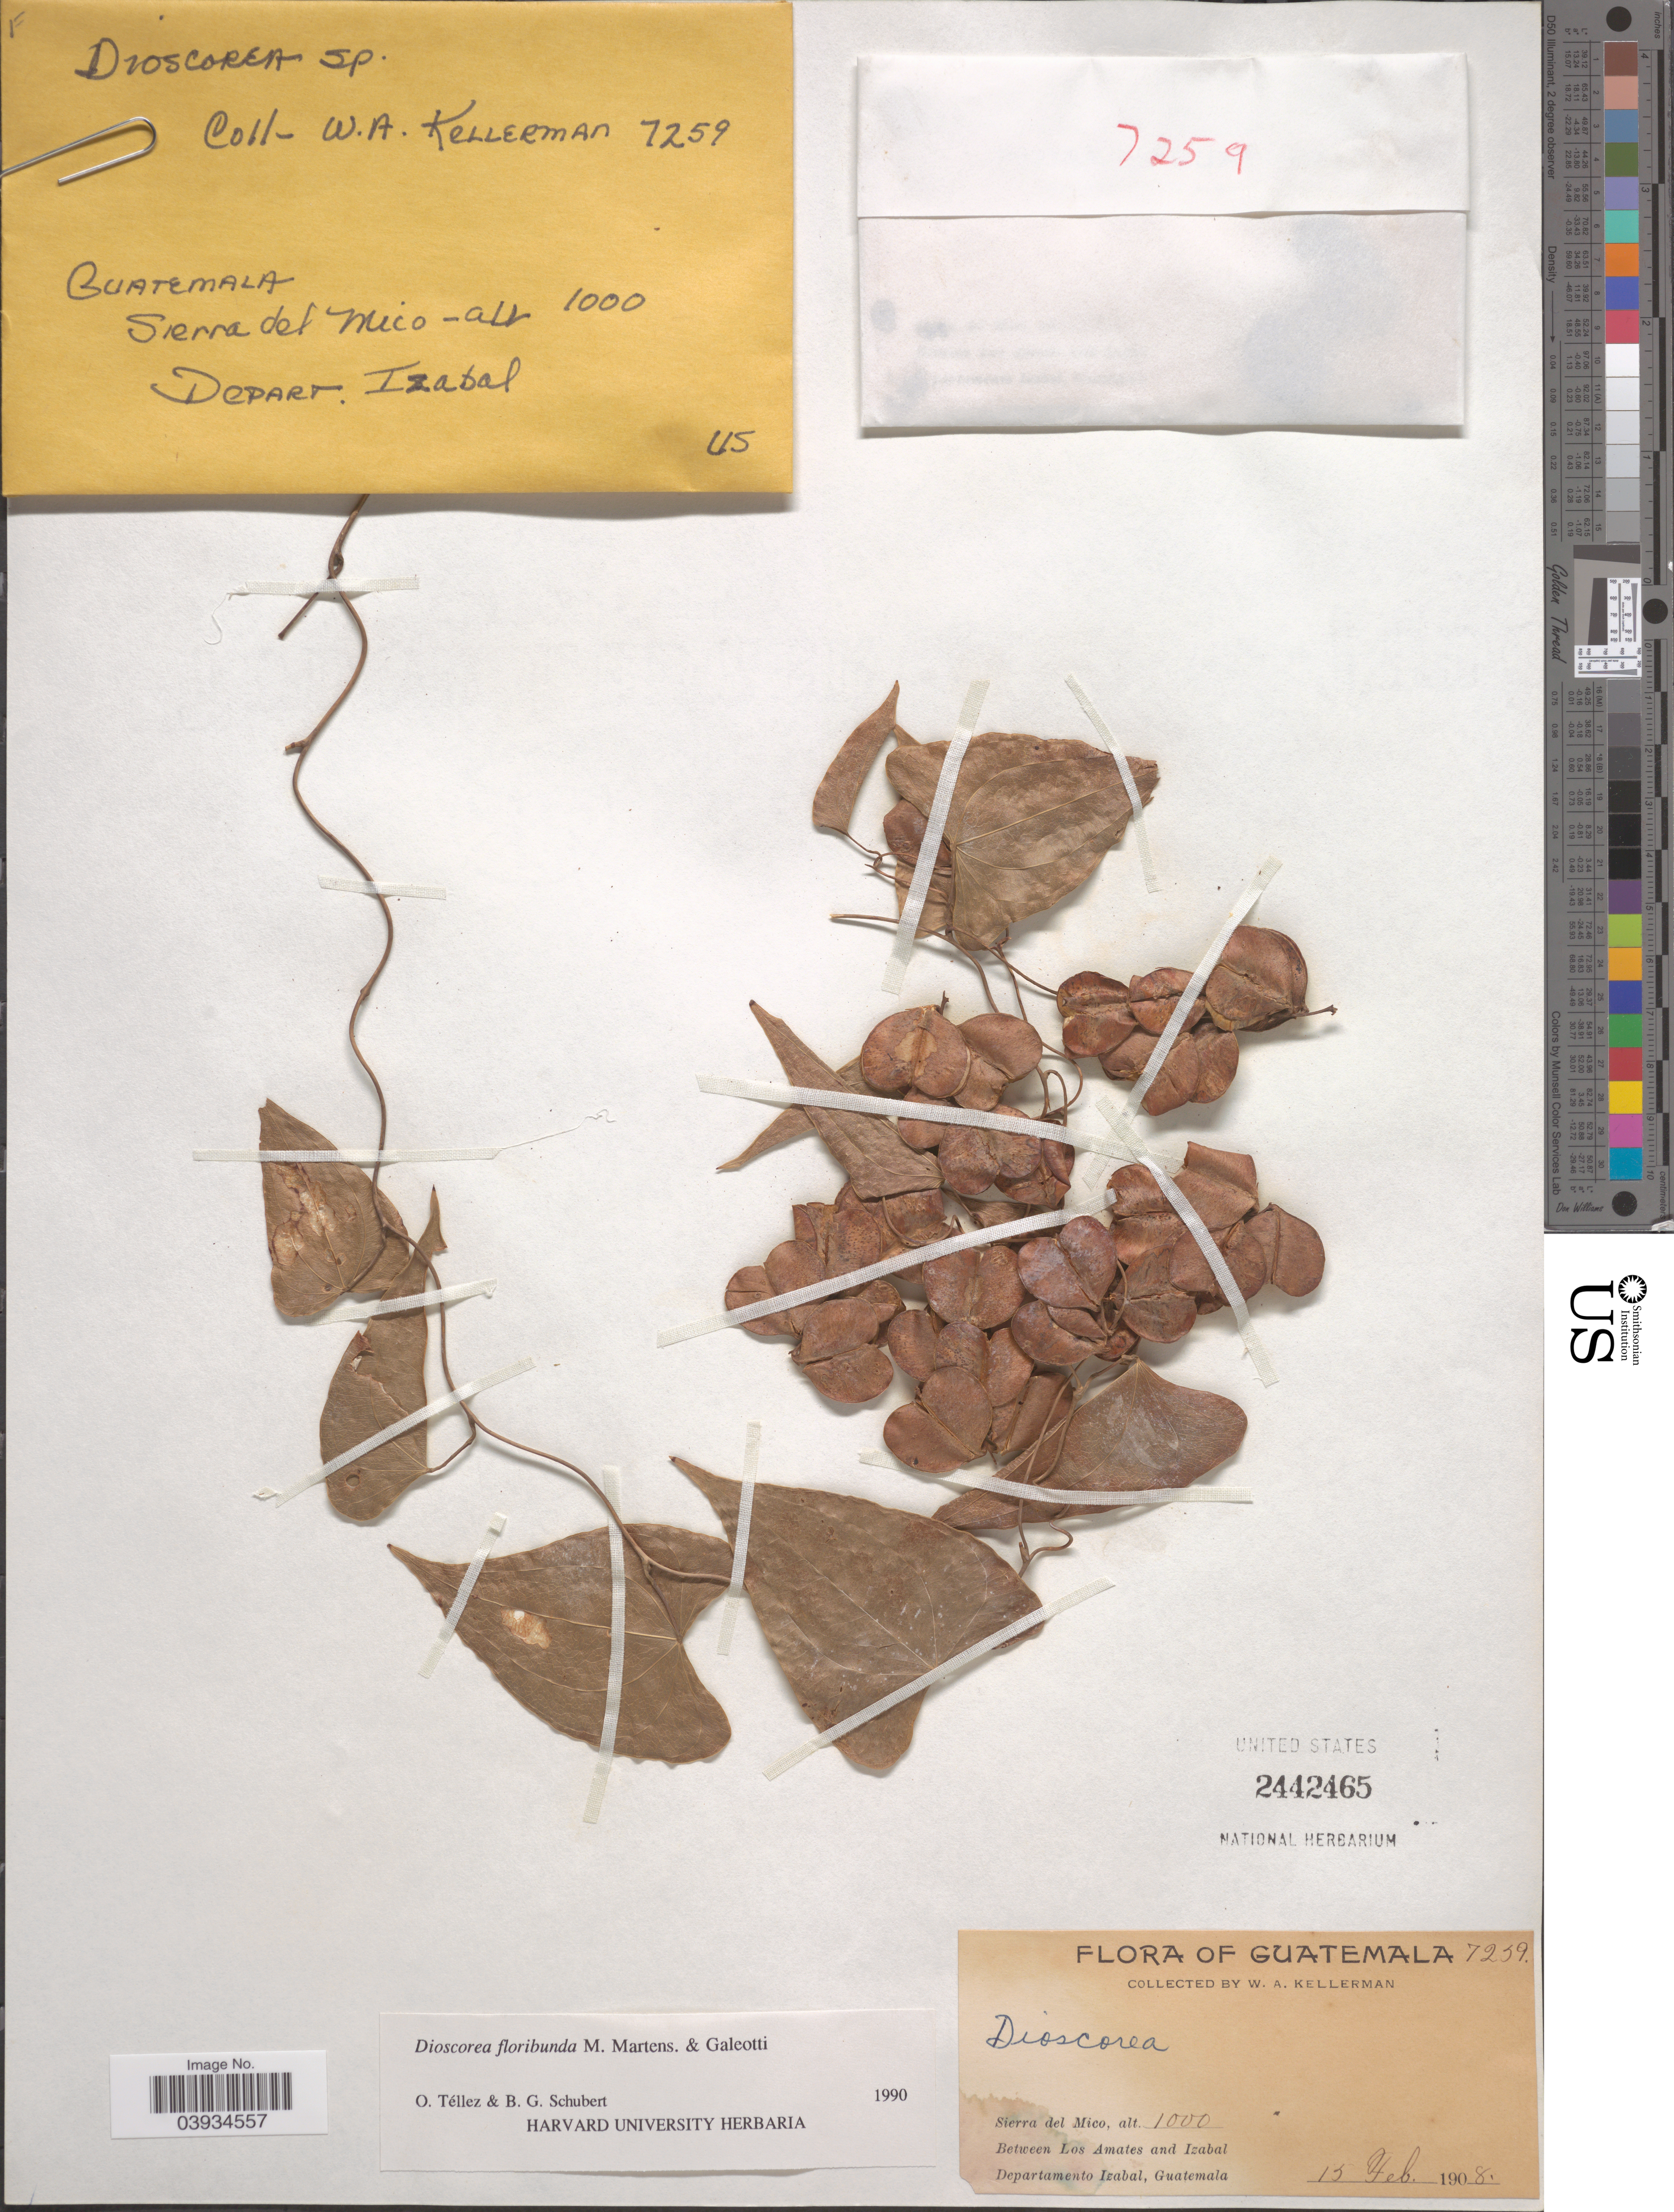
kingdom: Plantae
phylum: Tracheophyta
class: Liliopsida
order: Dioscoreales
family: Dioscoreaceae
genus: Dioscorea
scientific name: Dioscorea floribunda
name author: M. Martens & Galeotti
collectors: W. Kellerman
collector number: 7259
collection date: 1908-02-15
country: Guatemala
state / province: Izabal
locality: Sierra del Mico. Between Los Amates and Izabal. Departamento Izabal.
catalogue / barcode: US 2442465